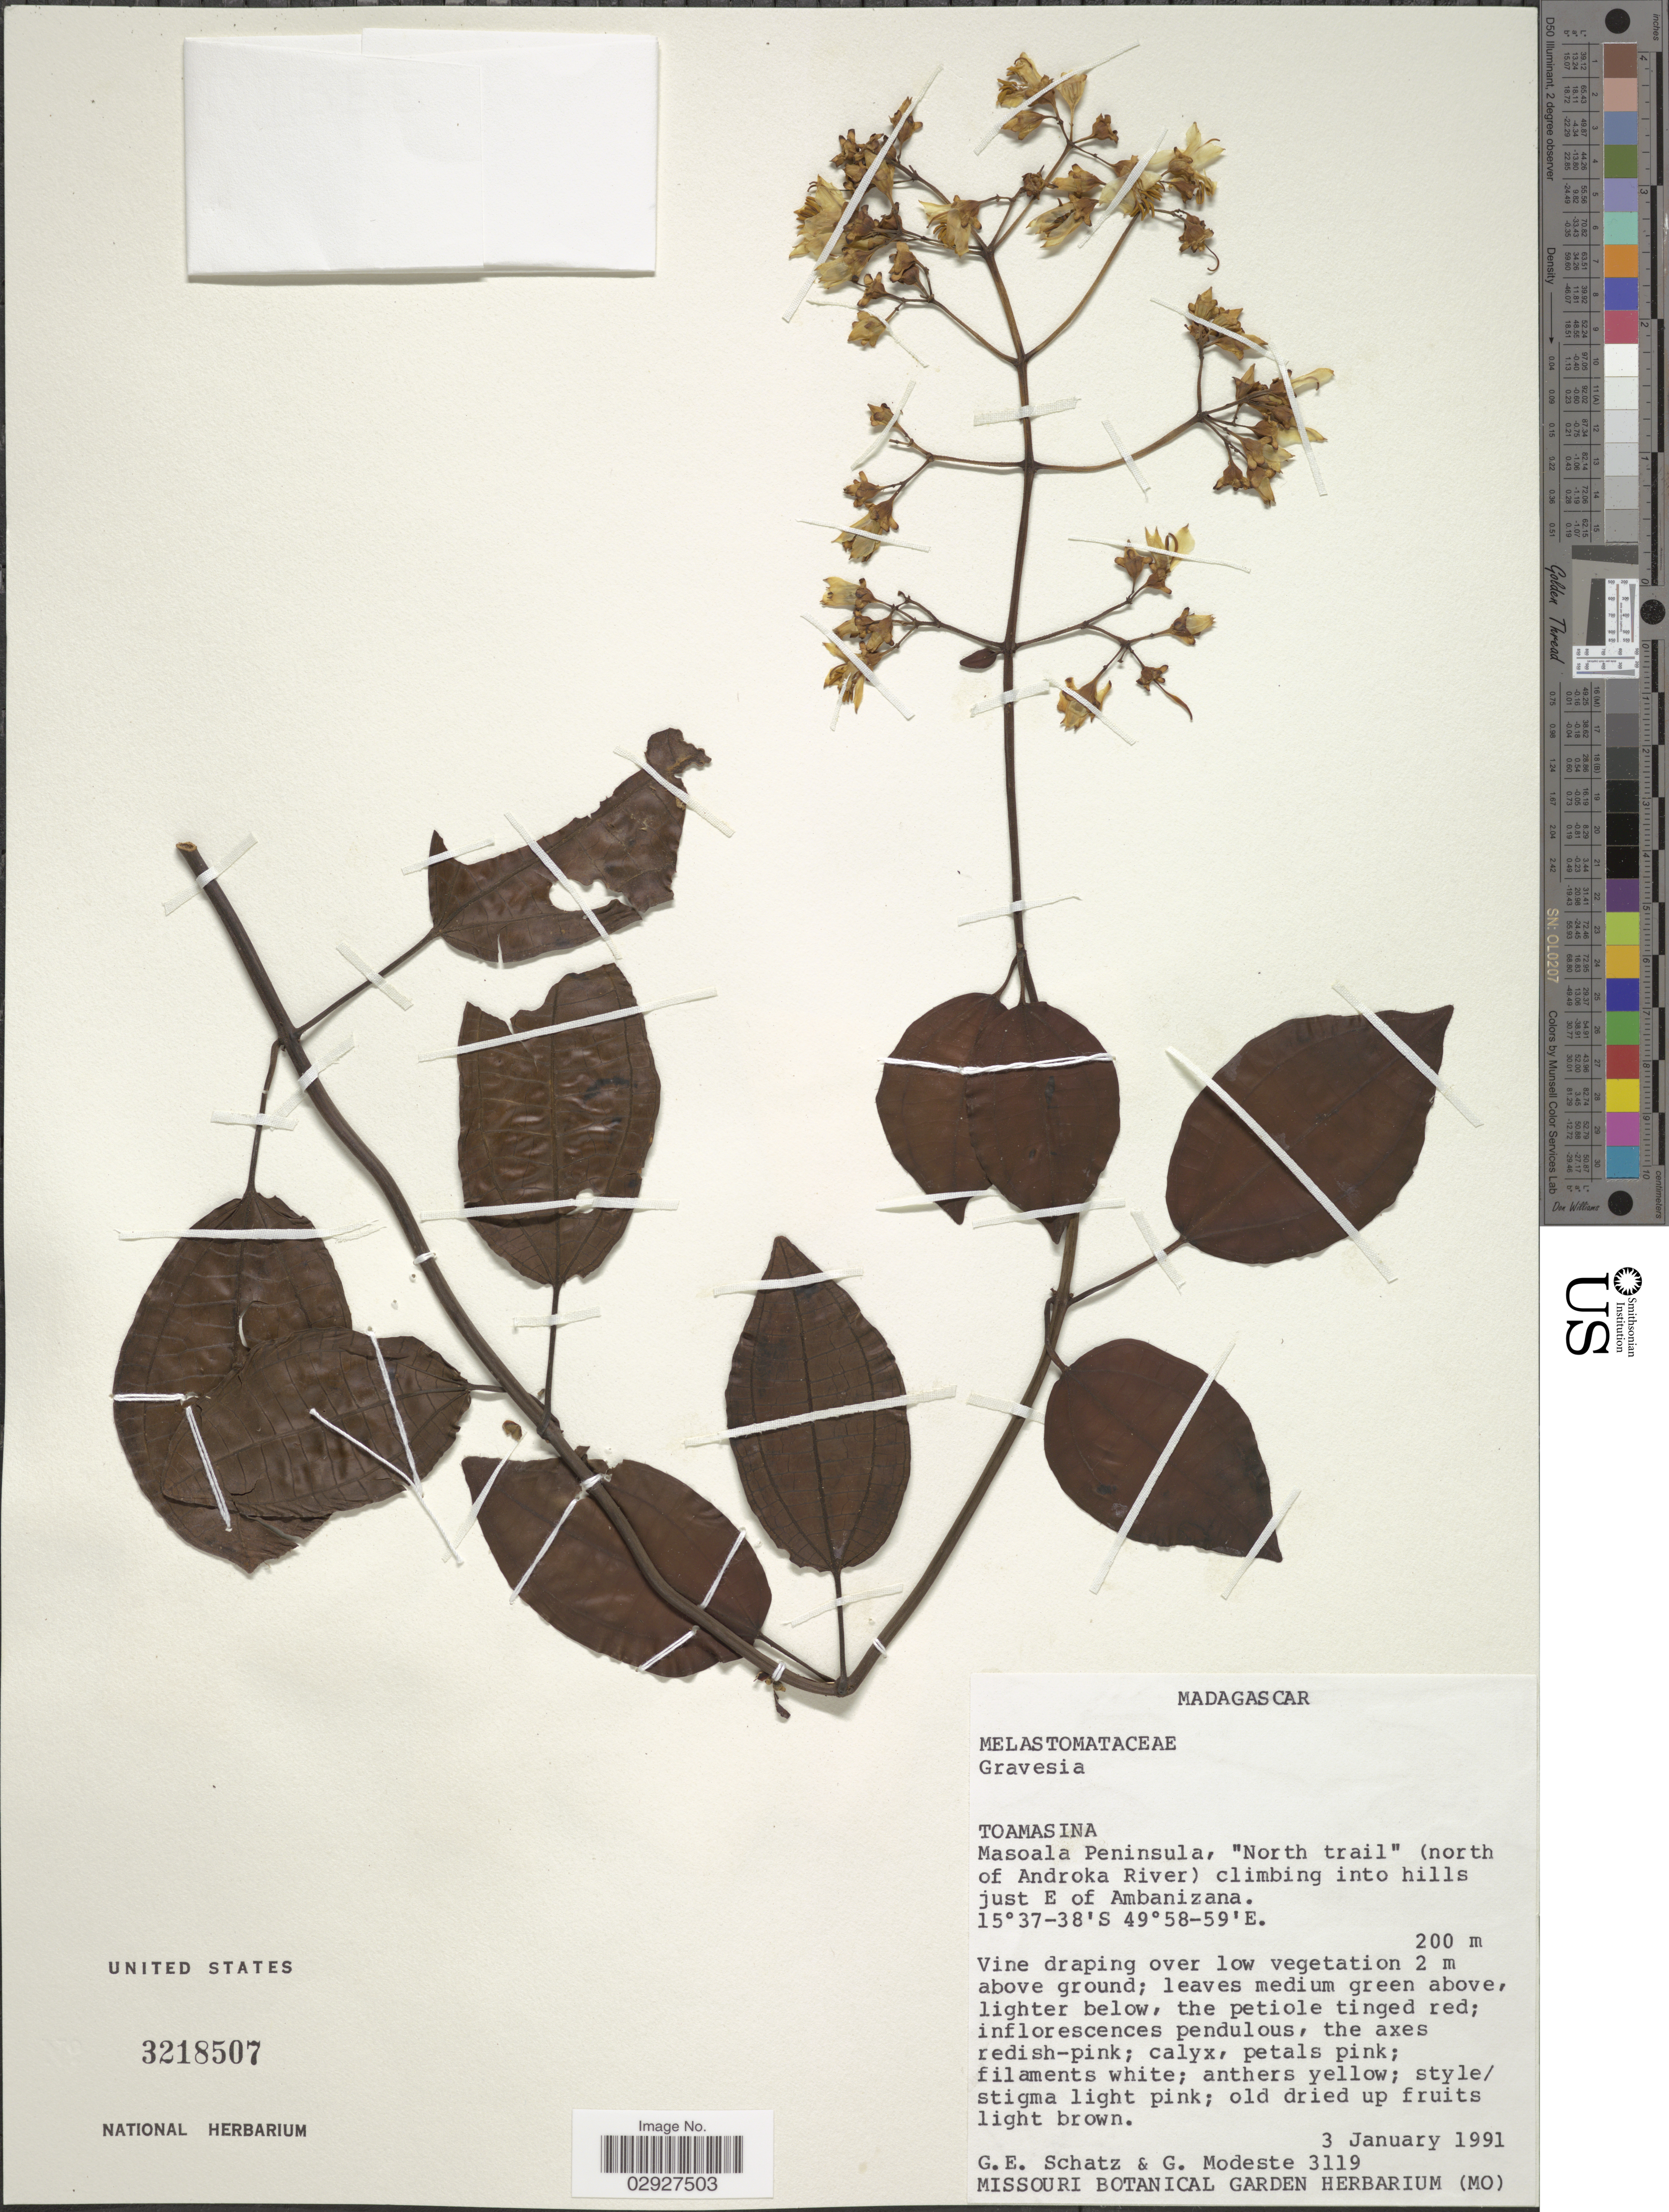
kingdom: Plantae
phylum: Tracheophyta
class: Magnoliopsida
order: Myrtales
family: Melastomataceae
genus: Gravesia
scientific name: Gravesia sp.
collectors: G. Schatz & G. Modeste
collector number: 3119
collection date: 1991-01-03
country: Madagascar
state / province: Analanjirofo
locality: Masoala Peninsula, "North trail" (north of Androka River) climbing into hills just E of Ambanizana.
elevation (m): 200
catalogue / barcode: US 3218507